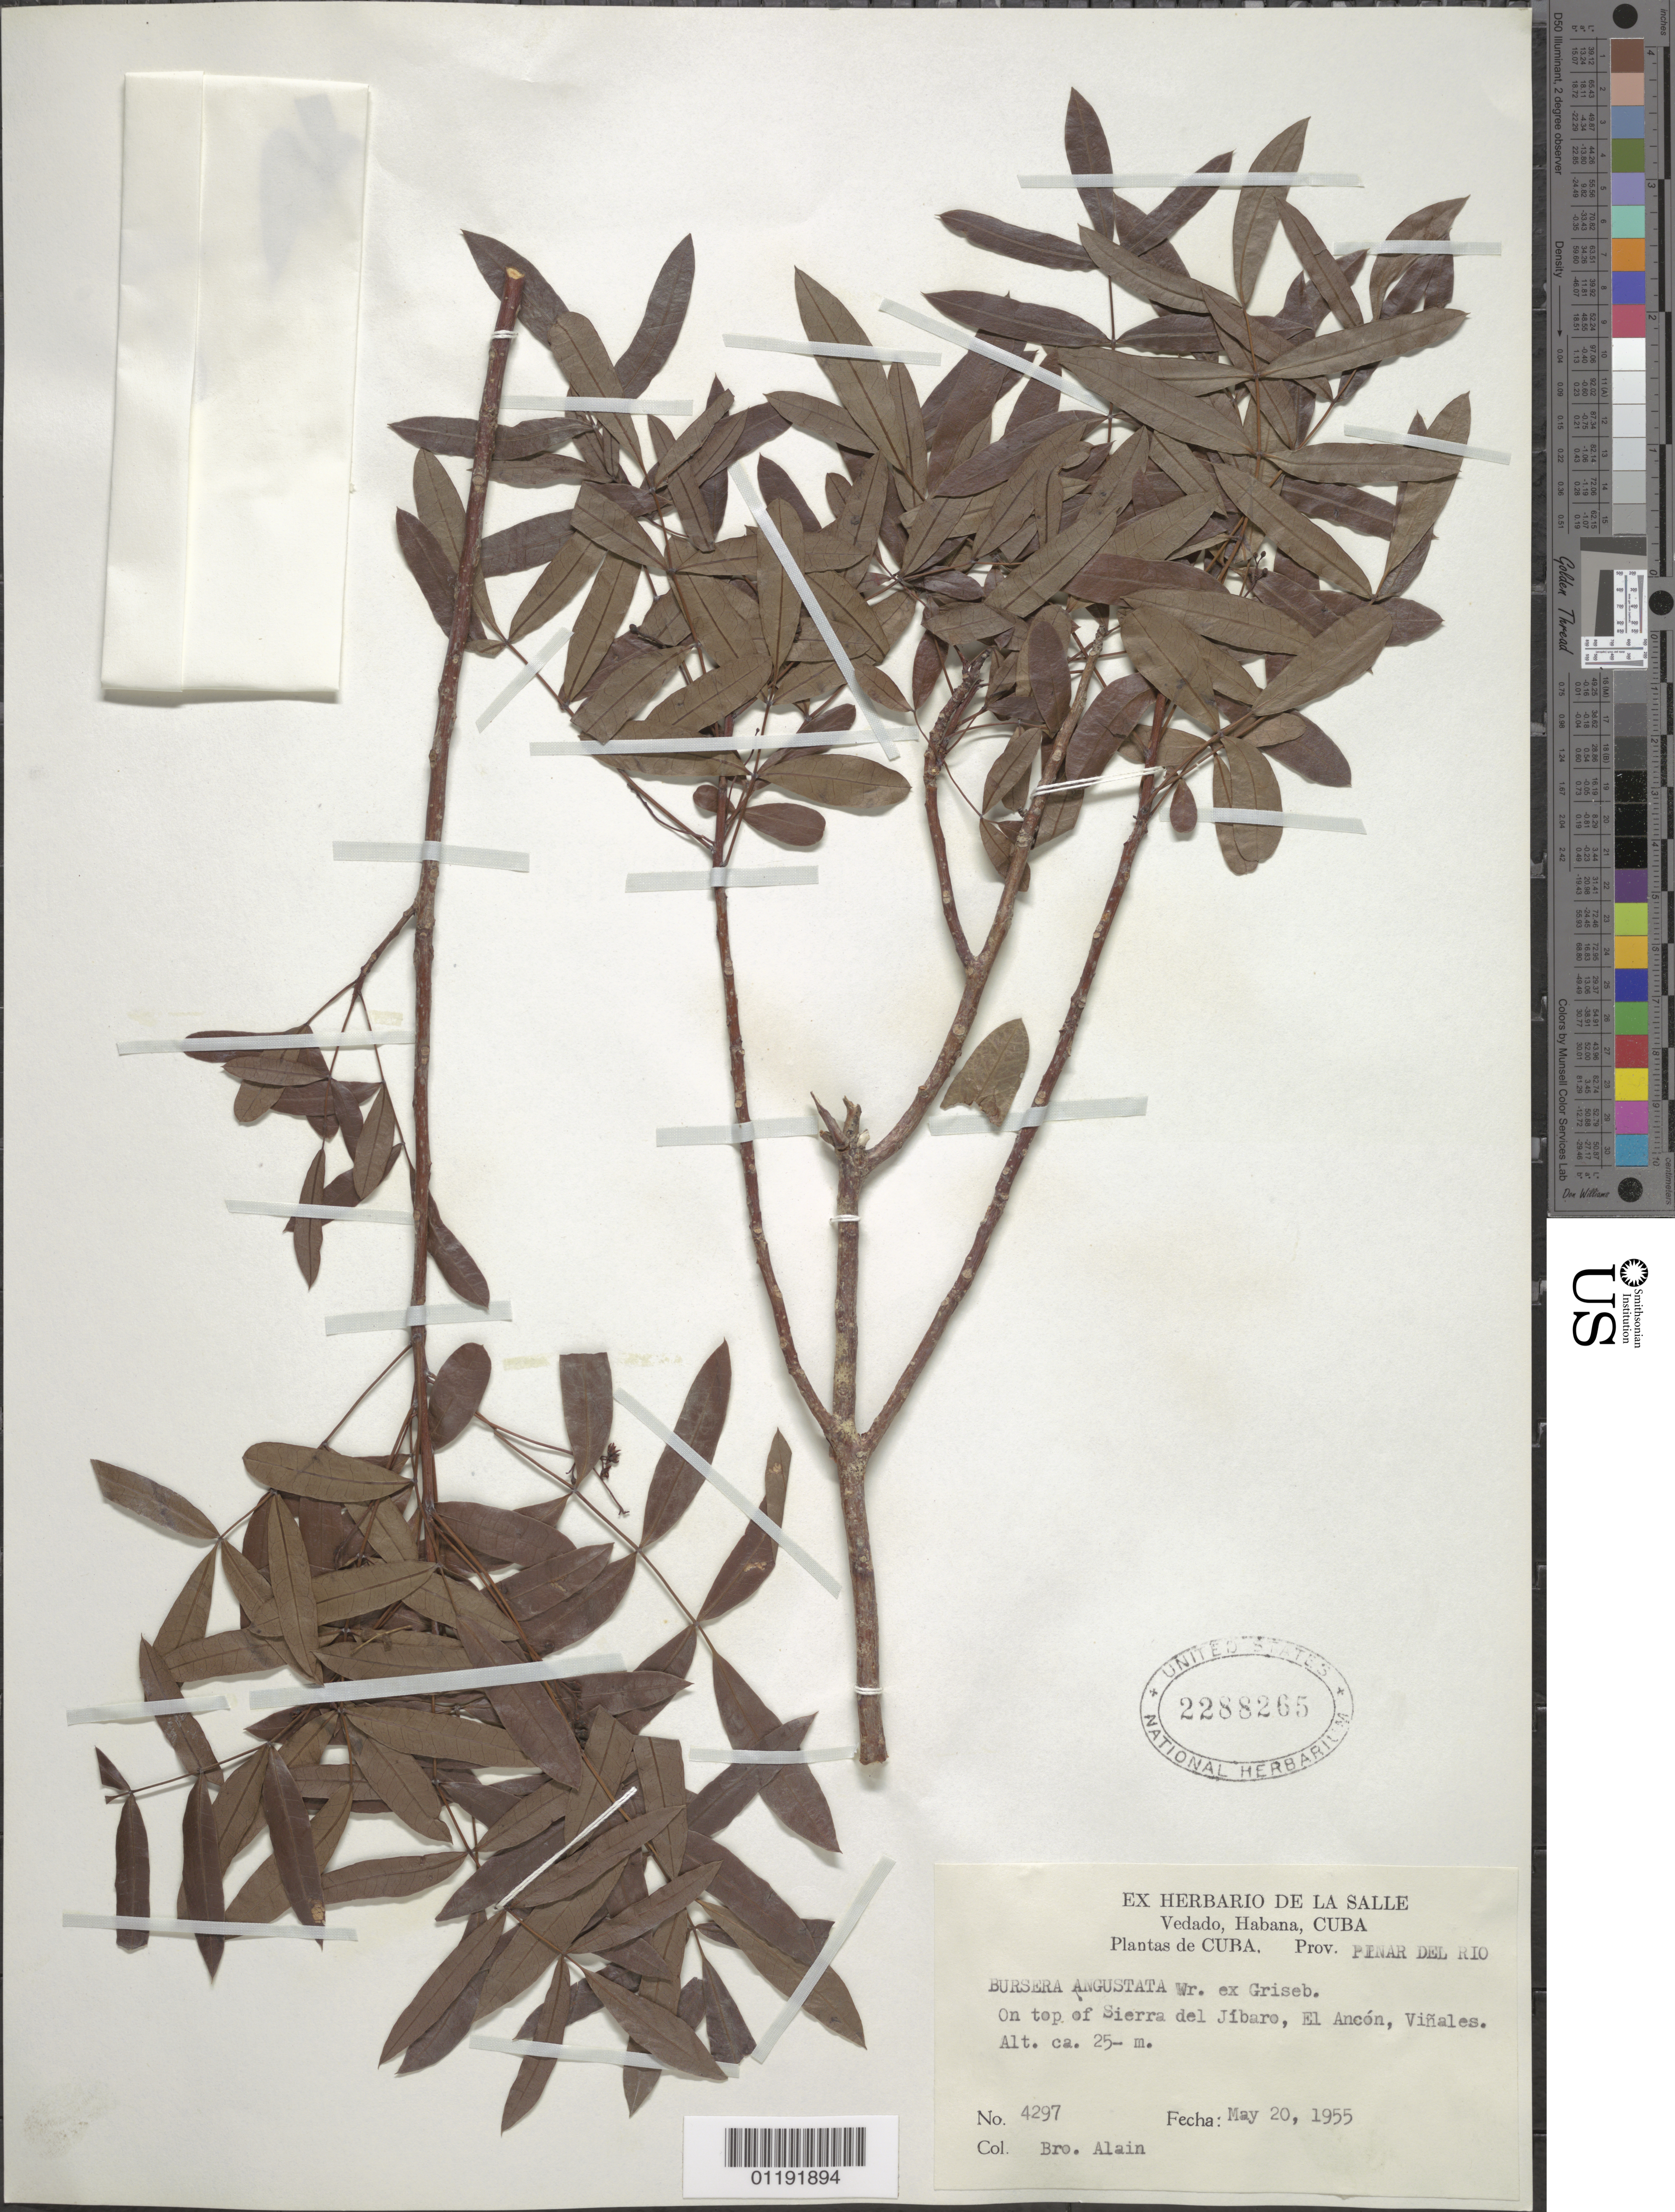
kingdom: Plantae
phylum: Tracheophyta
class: Magnoliopsida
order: Sapindales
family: Burseraceae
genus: Bursera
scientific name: Bursera angustata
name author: Griseb.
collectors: A. H. Liogier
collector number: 4297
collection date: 1955-05-20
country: Cuba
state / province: Pinar del Río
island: Cuba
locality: Vinales, El Ancon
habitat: Top of mt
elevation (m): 25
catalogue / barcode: US 2288265